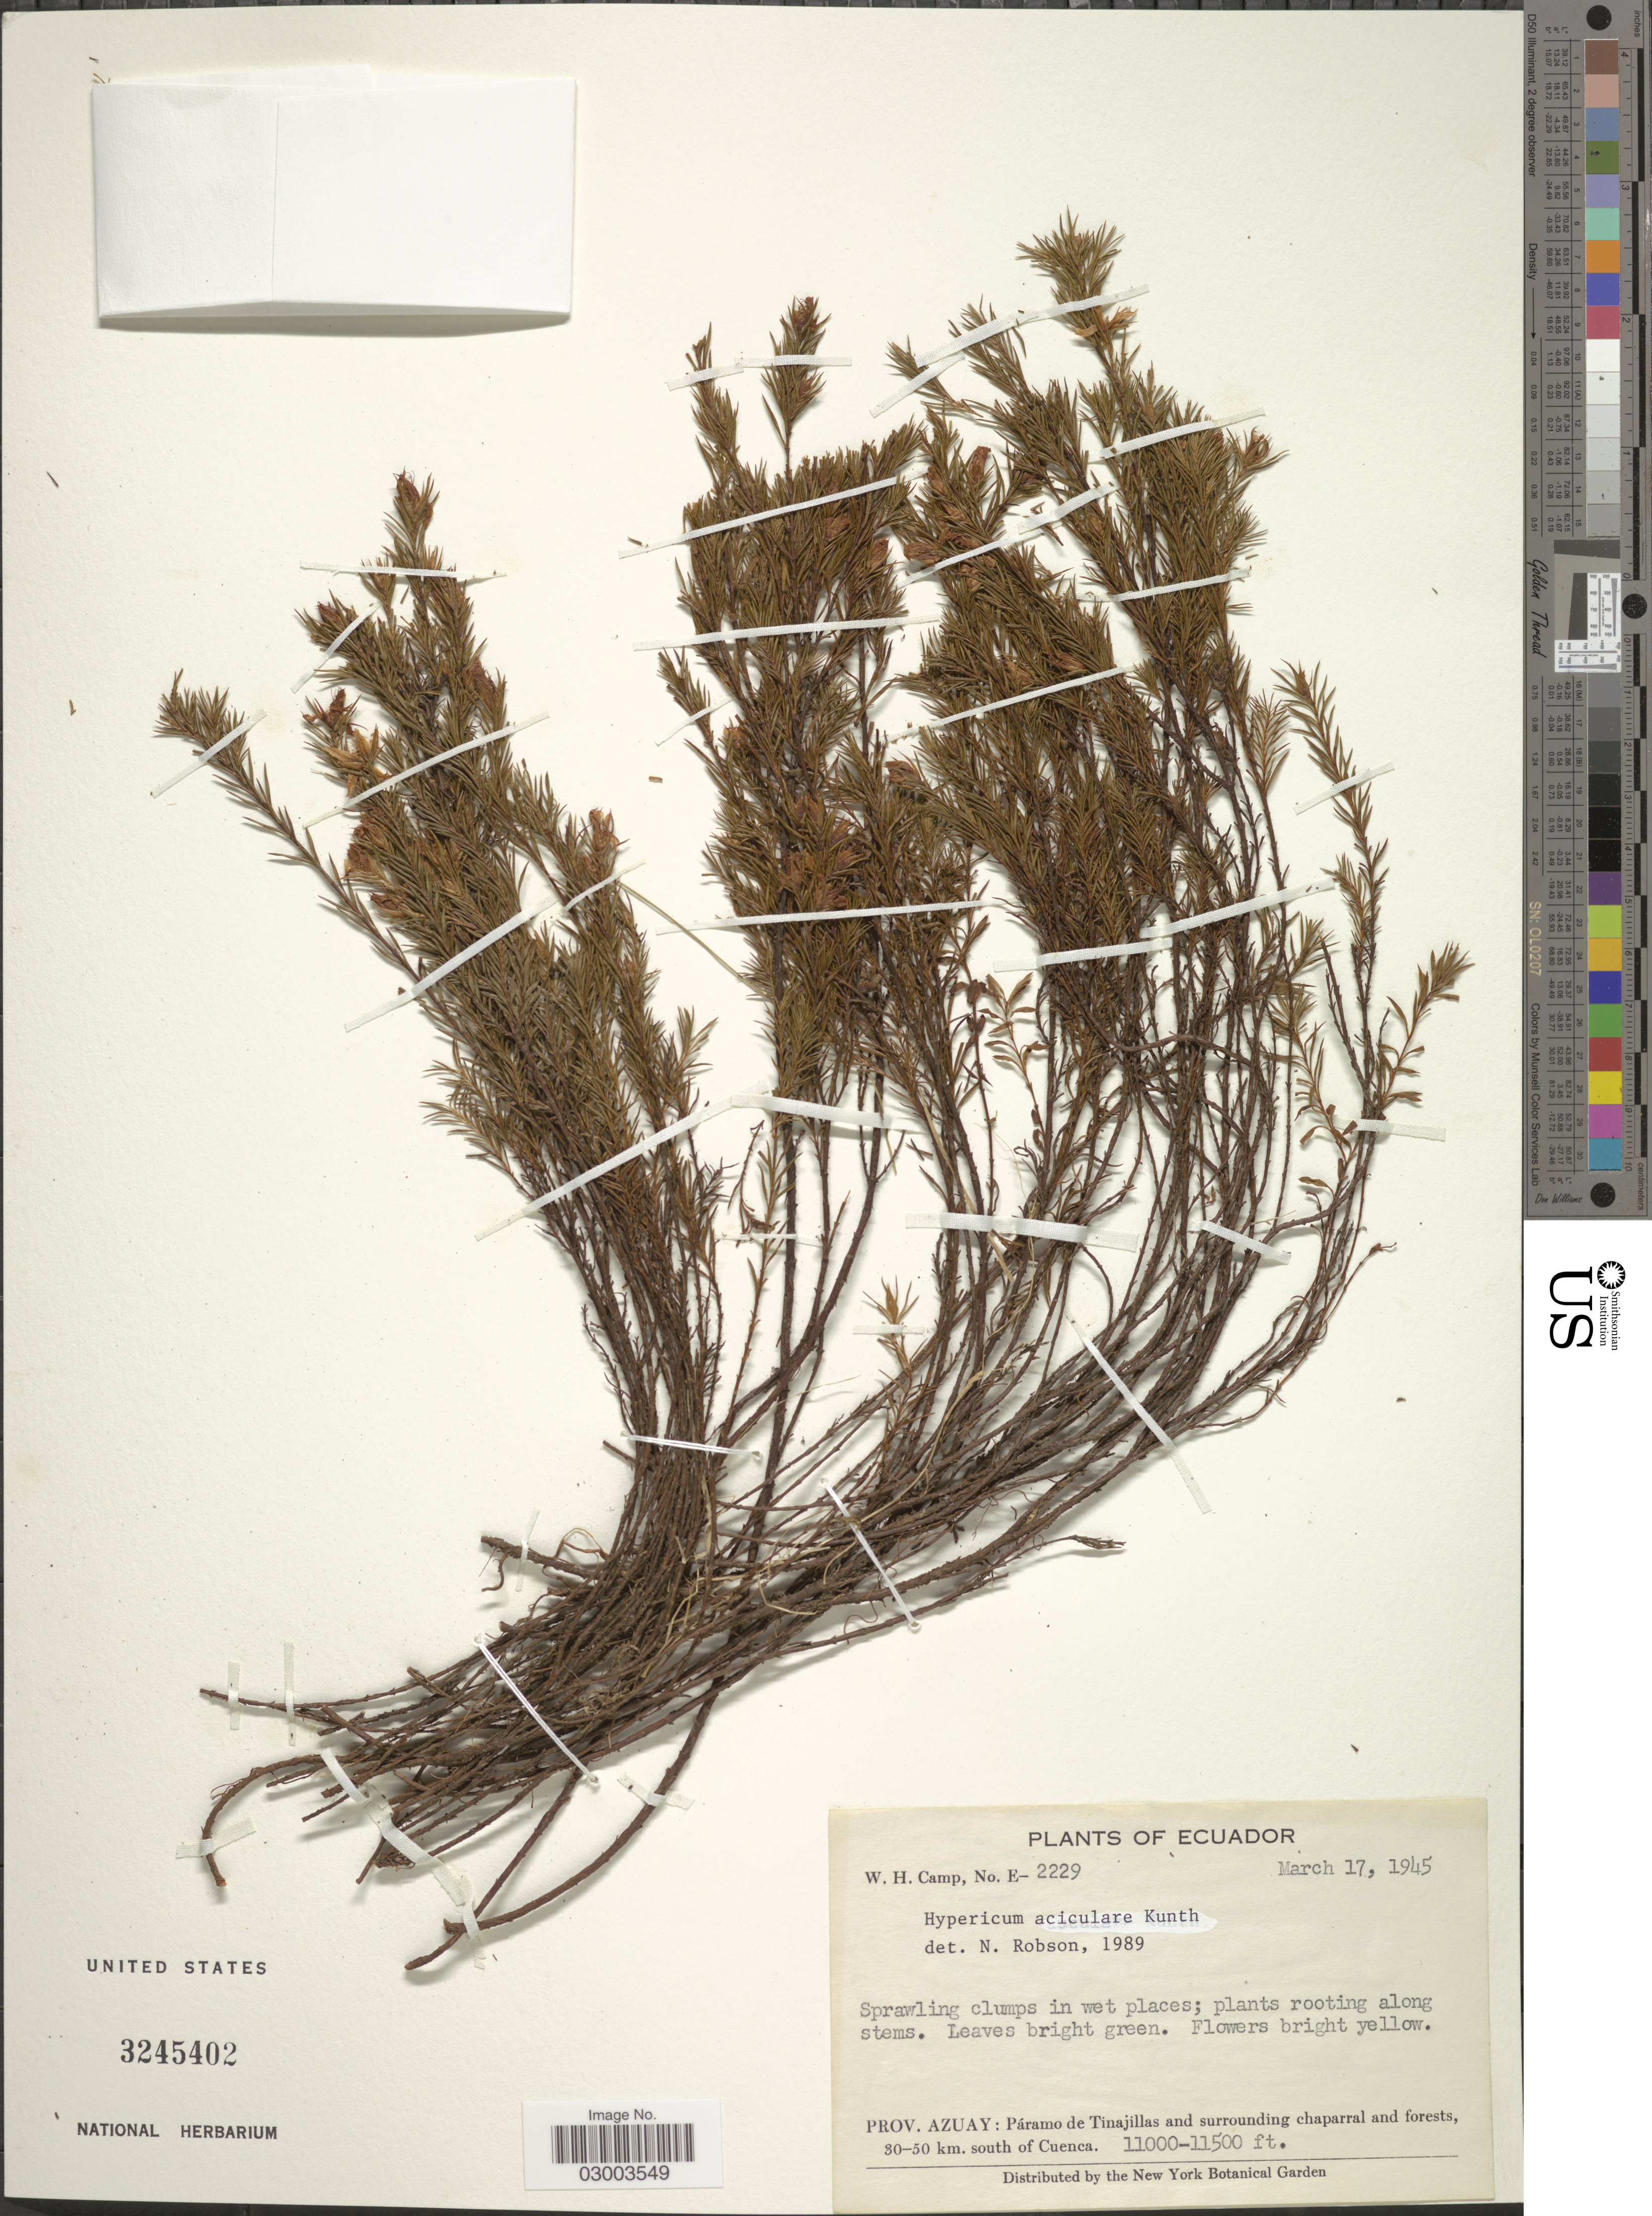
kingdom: Plantae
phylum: Tracheophyta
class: Magnoliopsida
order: Malpighiales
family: Hypericaceae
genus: Hypericum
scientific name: Hypericum aciculare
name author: Kunth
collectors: W. H. Camp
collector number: E-2229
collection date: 1945-03-17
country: Ecuador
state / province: Azuay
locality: Páramo de Tinajíllas and surrounding chaparral and forests, 30-50 km. south of Cuenca.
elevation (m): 3353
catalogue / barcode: US 3245402